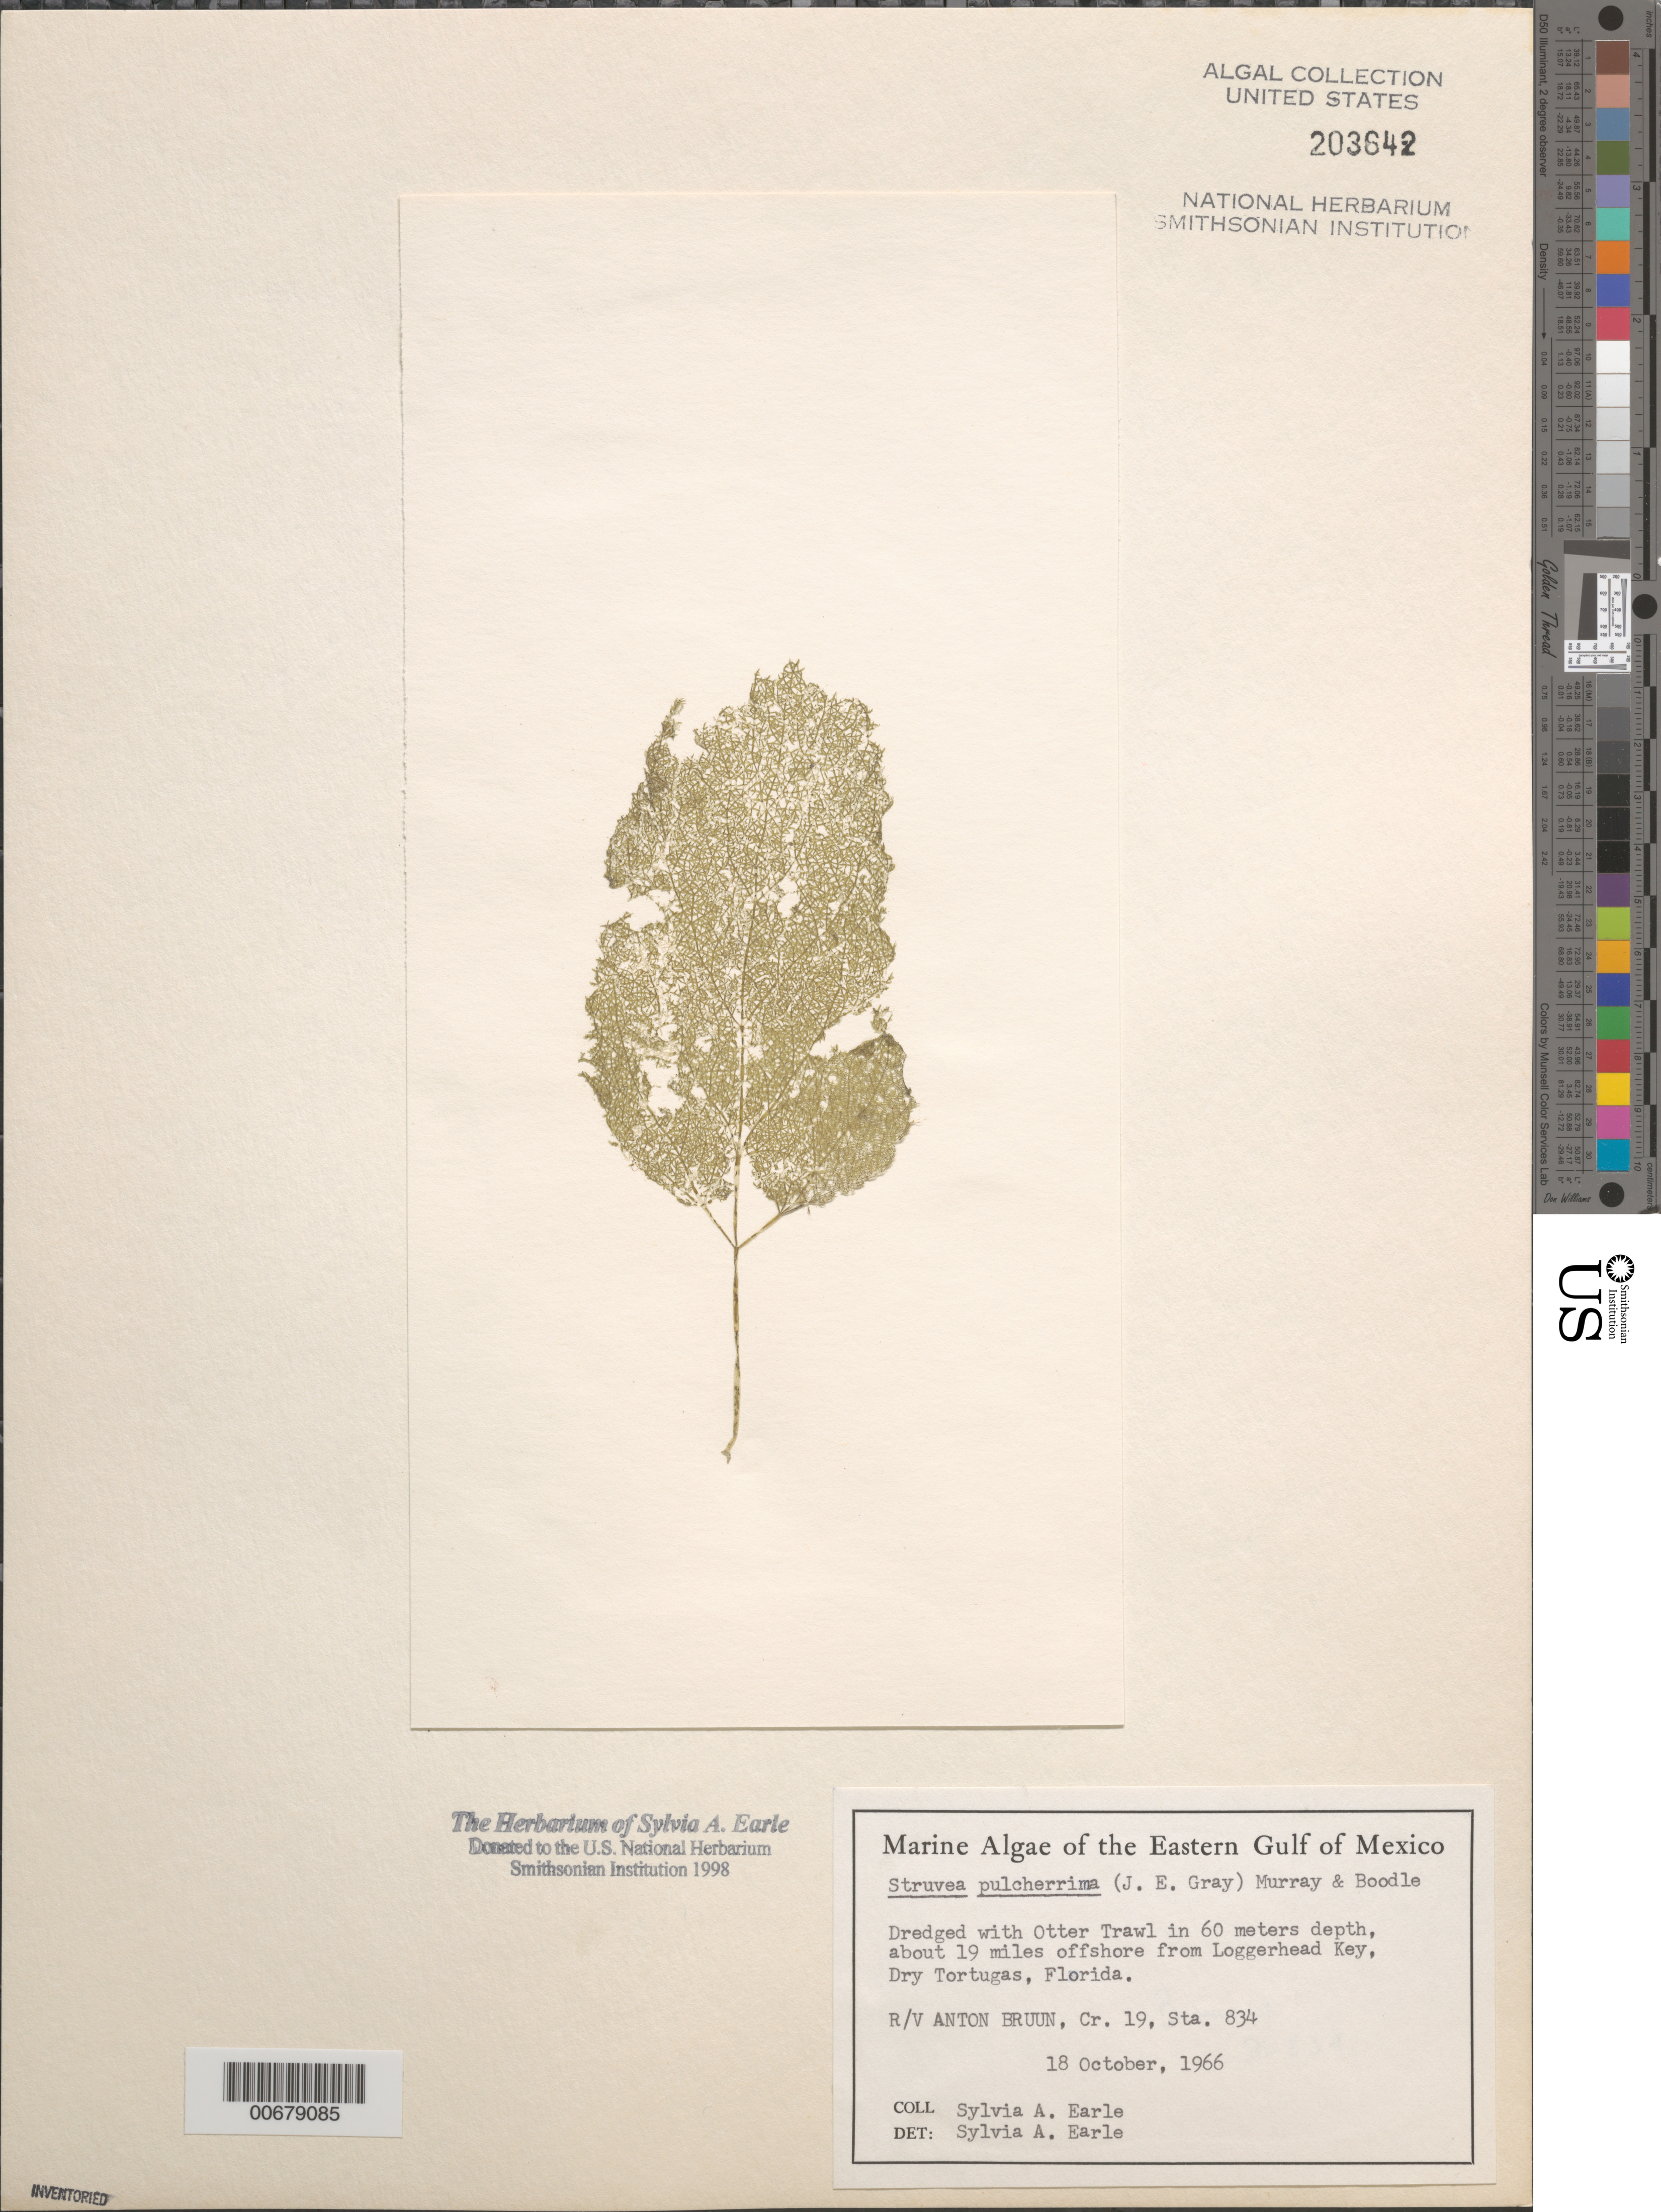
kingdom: Plantae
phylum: Chlorophyta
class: Ulvophyceae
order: Siphonocladales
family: Boodleaceae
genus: Struvea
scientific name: Struvea pulcherrima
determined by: Earle, S. A.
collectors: S. A. Earle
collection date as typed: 18 Oct 1966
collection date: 1966-10-18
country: United States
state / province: Florida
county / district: Monroe County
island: Dry Tortugas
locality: Ca. 19 miles off Loggerhead Key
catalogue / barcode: US 203642